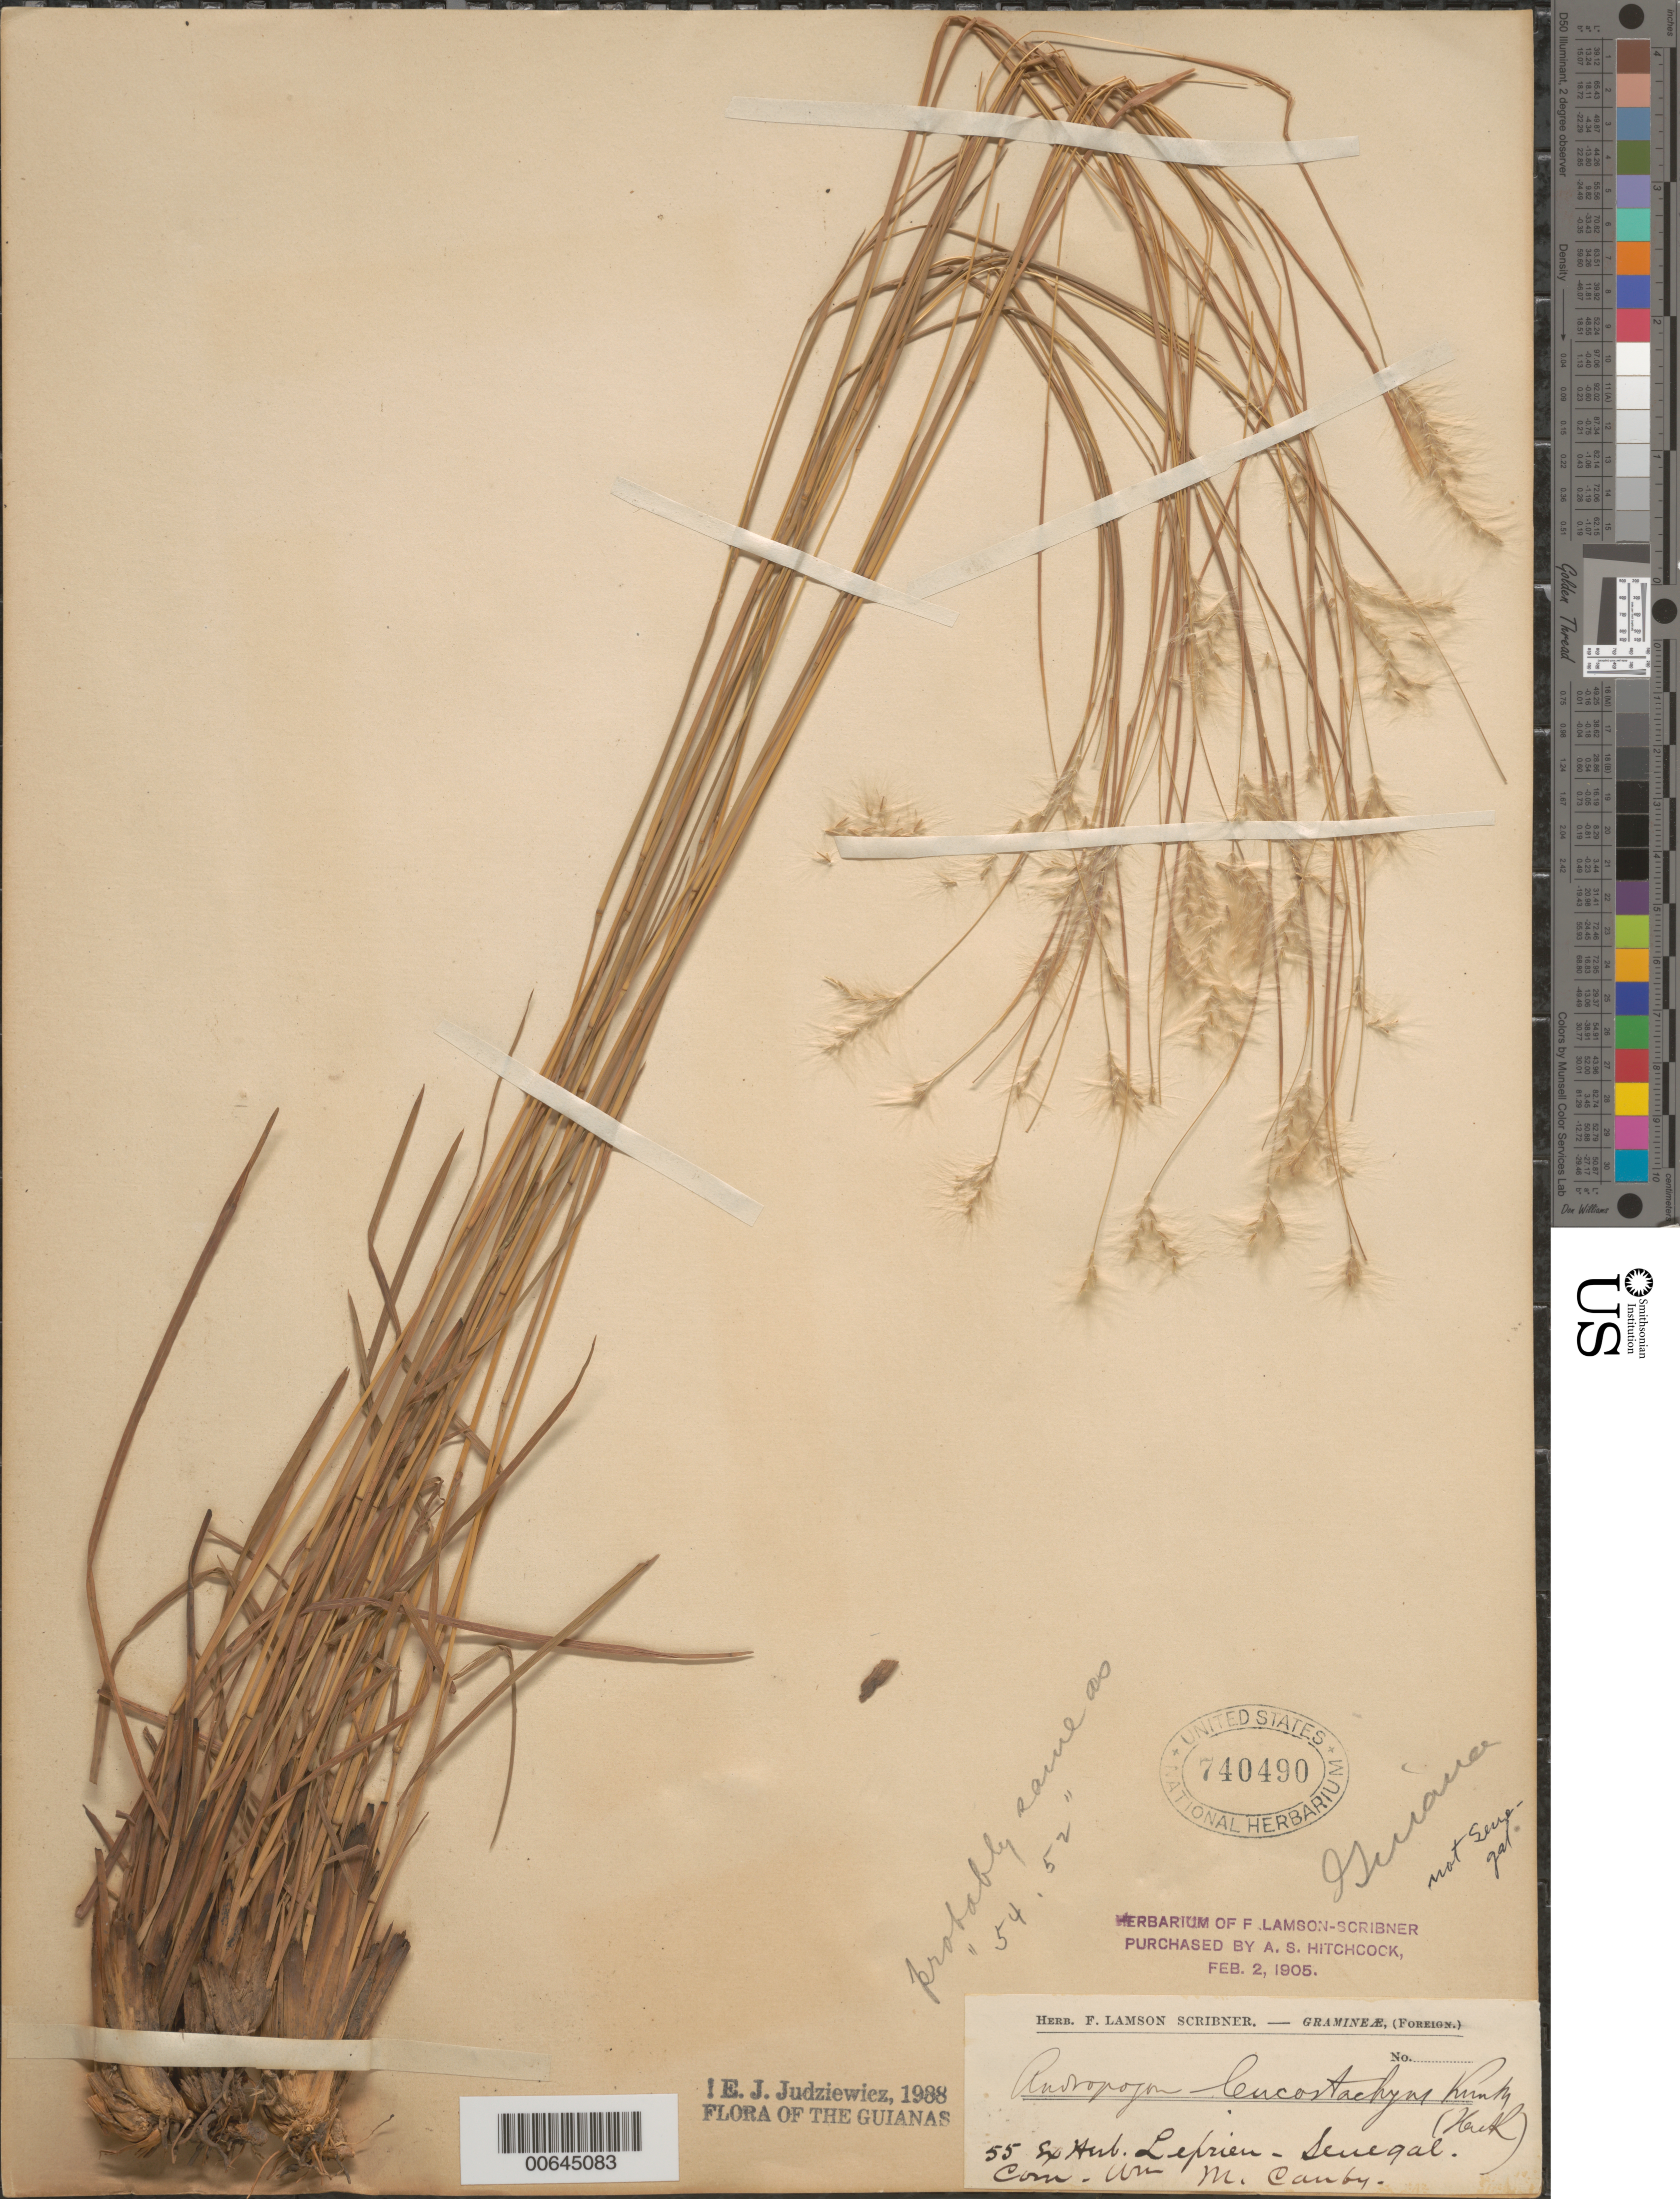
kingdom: Plantae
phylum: Tracheophyta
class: Liliopsida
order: Poales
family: Poaceae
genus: Andropogon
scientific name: Andropogon leucostachyus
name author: Kunth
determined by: Judziewicz, E. J.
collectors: F. M. R. Leprieur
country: French Guiana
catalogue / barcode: US 740490